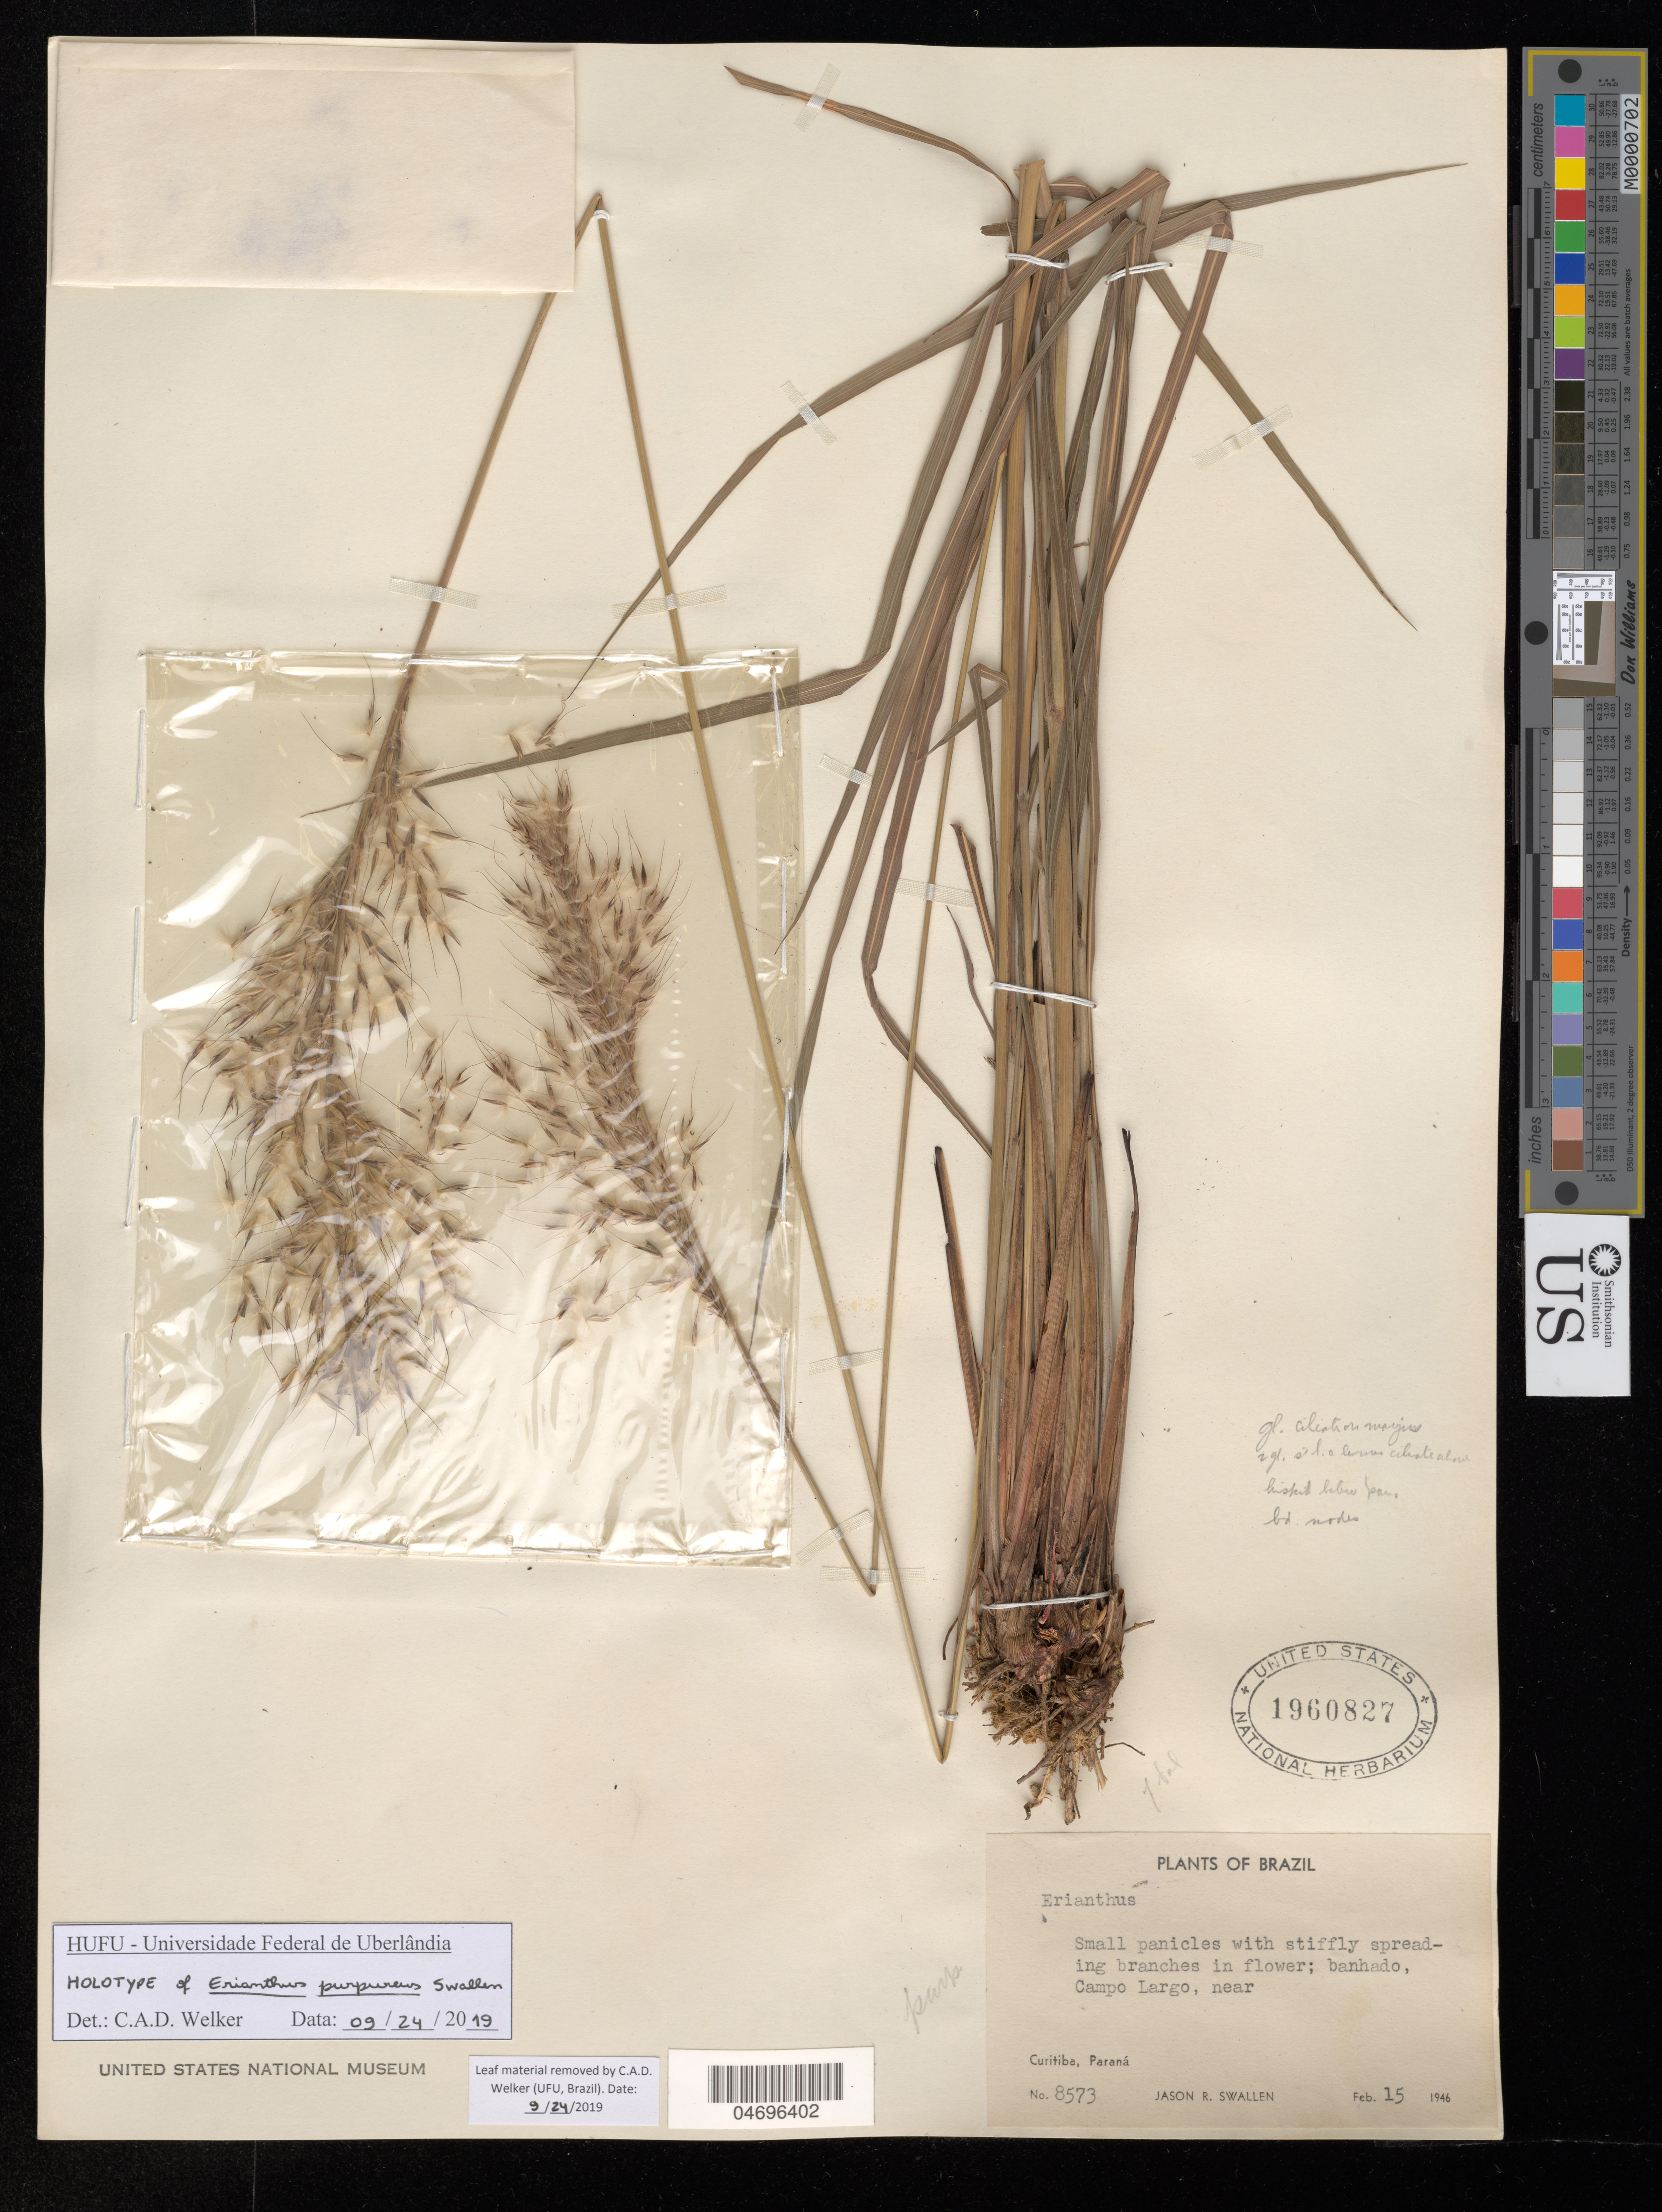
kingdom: Plantae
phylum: Tracheophyta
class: Liliopsida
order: Poales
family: Poaceae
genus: Erianthus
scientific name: Erianthus purpureus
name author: Swallen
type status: Holotype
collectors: J. R. Swallen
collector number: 8573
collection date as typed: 15 Feb 1946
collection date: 1946-02-15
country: Brazil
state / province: Paraná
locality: Curitiba, Campo Largo.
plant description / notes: Det. C.A.D. Welker Data: 09/24/2019. Leaf material removed by C.A.D. Welker (UFU, Brazil). Date: 9/24/2019.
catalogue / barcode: US 1960827